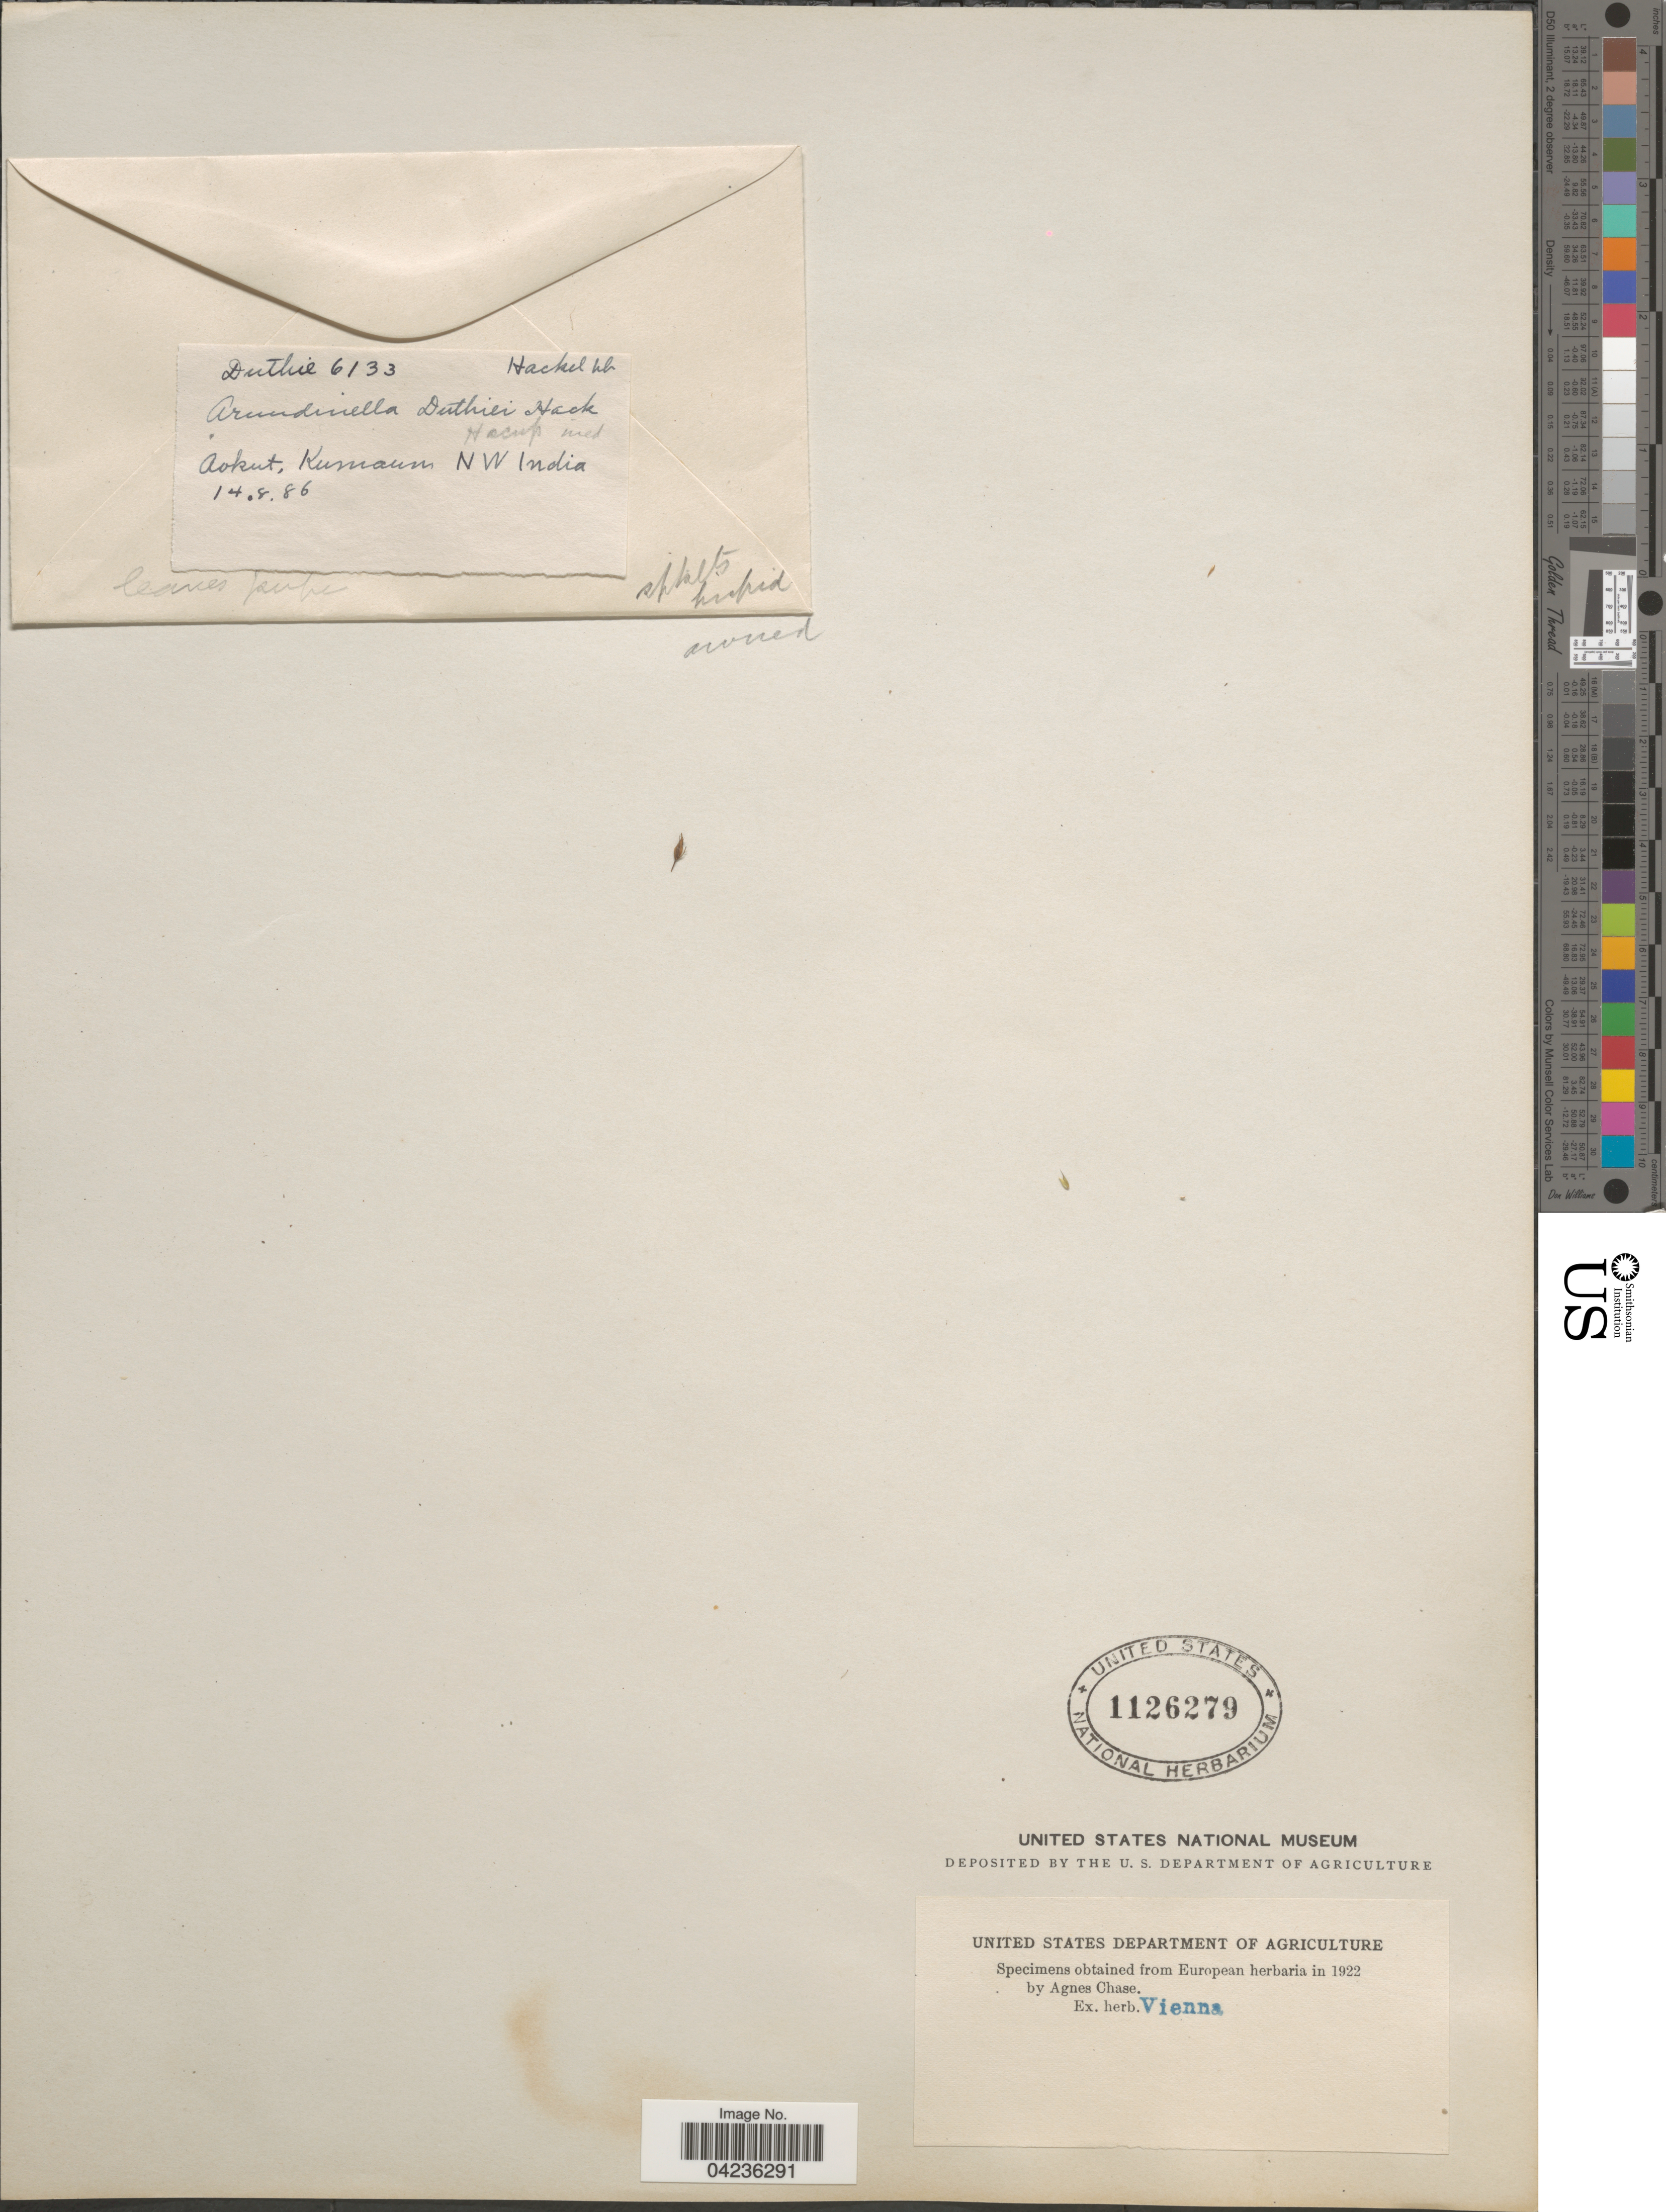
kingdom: Plantae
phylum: Tracheophyta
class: Liliopsida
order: Poales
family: Poaceae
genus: Arundinella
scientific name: Arundinella sp.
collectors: Duthie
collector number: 6133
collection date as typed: Transcribed d/m/y: 14/8/86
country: India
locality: Aokut, Kumaun. N W India.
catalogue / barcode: US 1126279